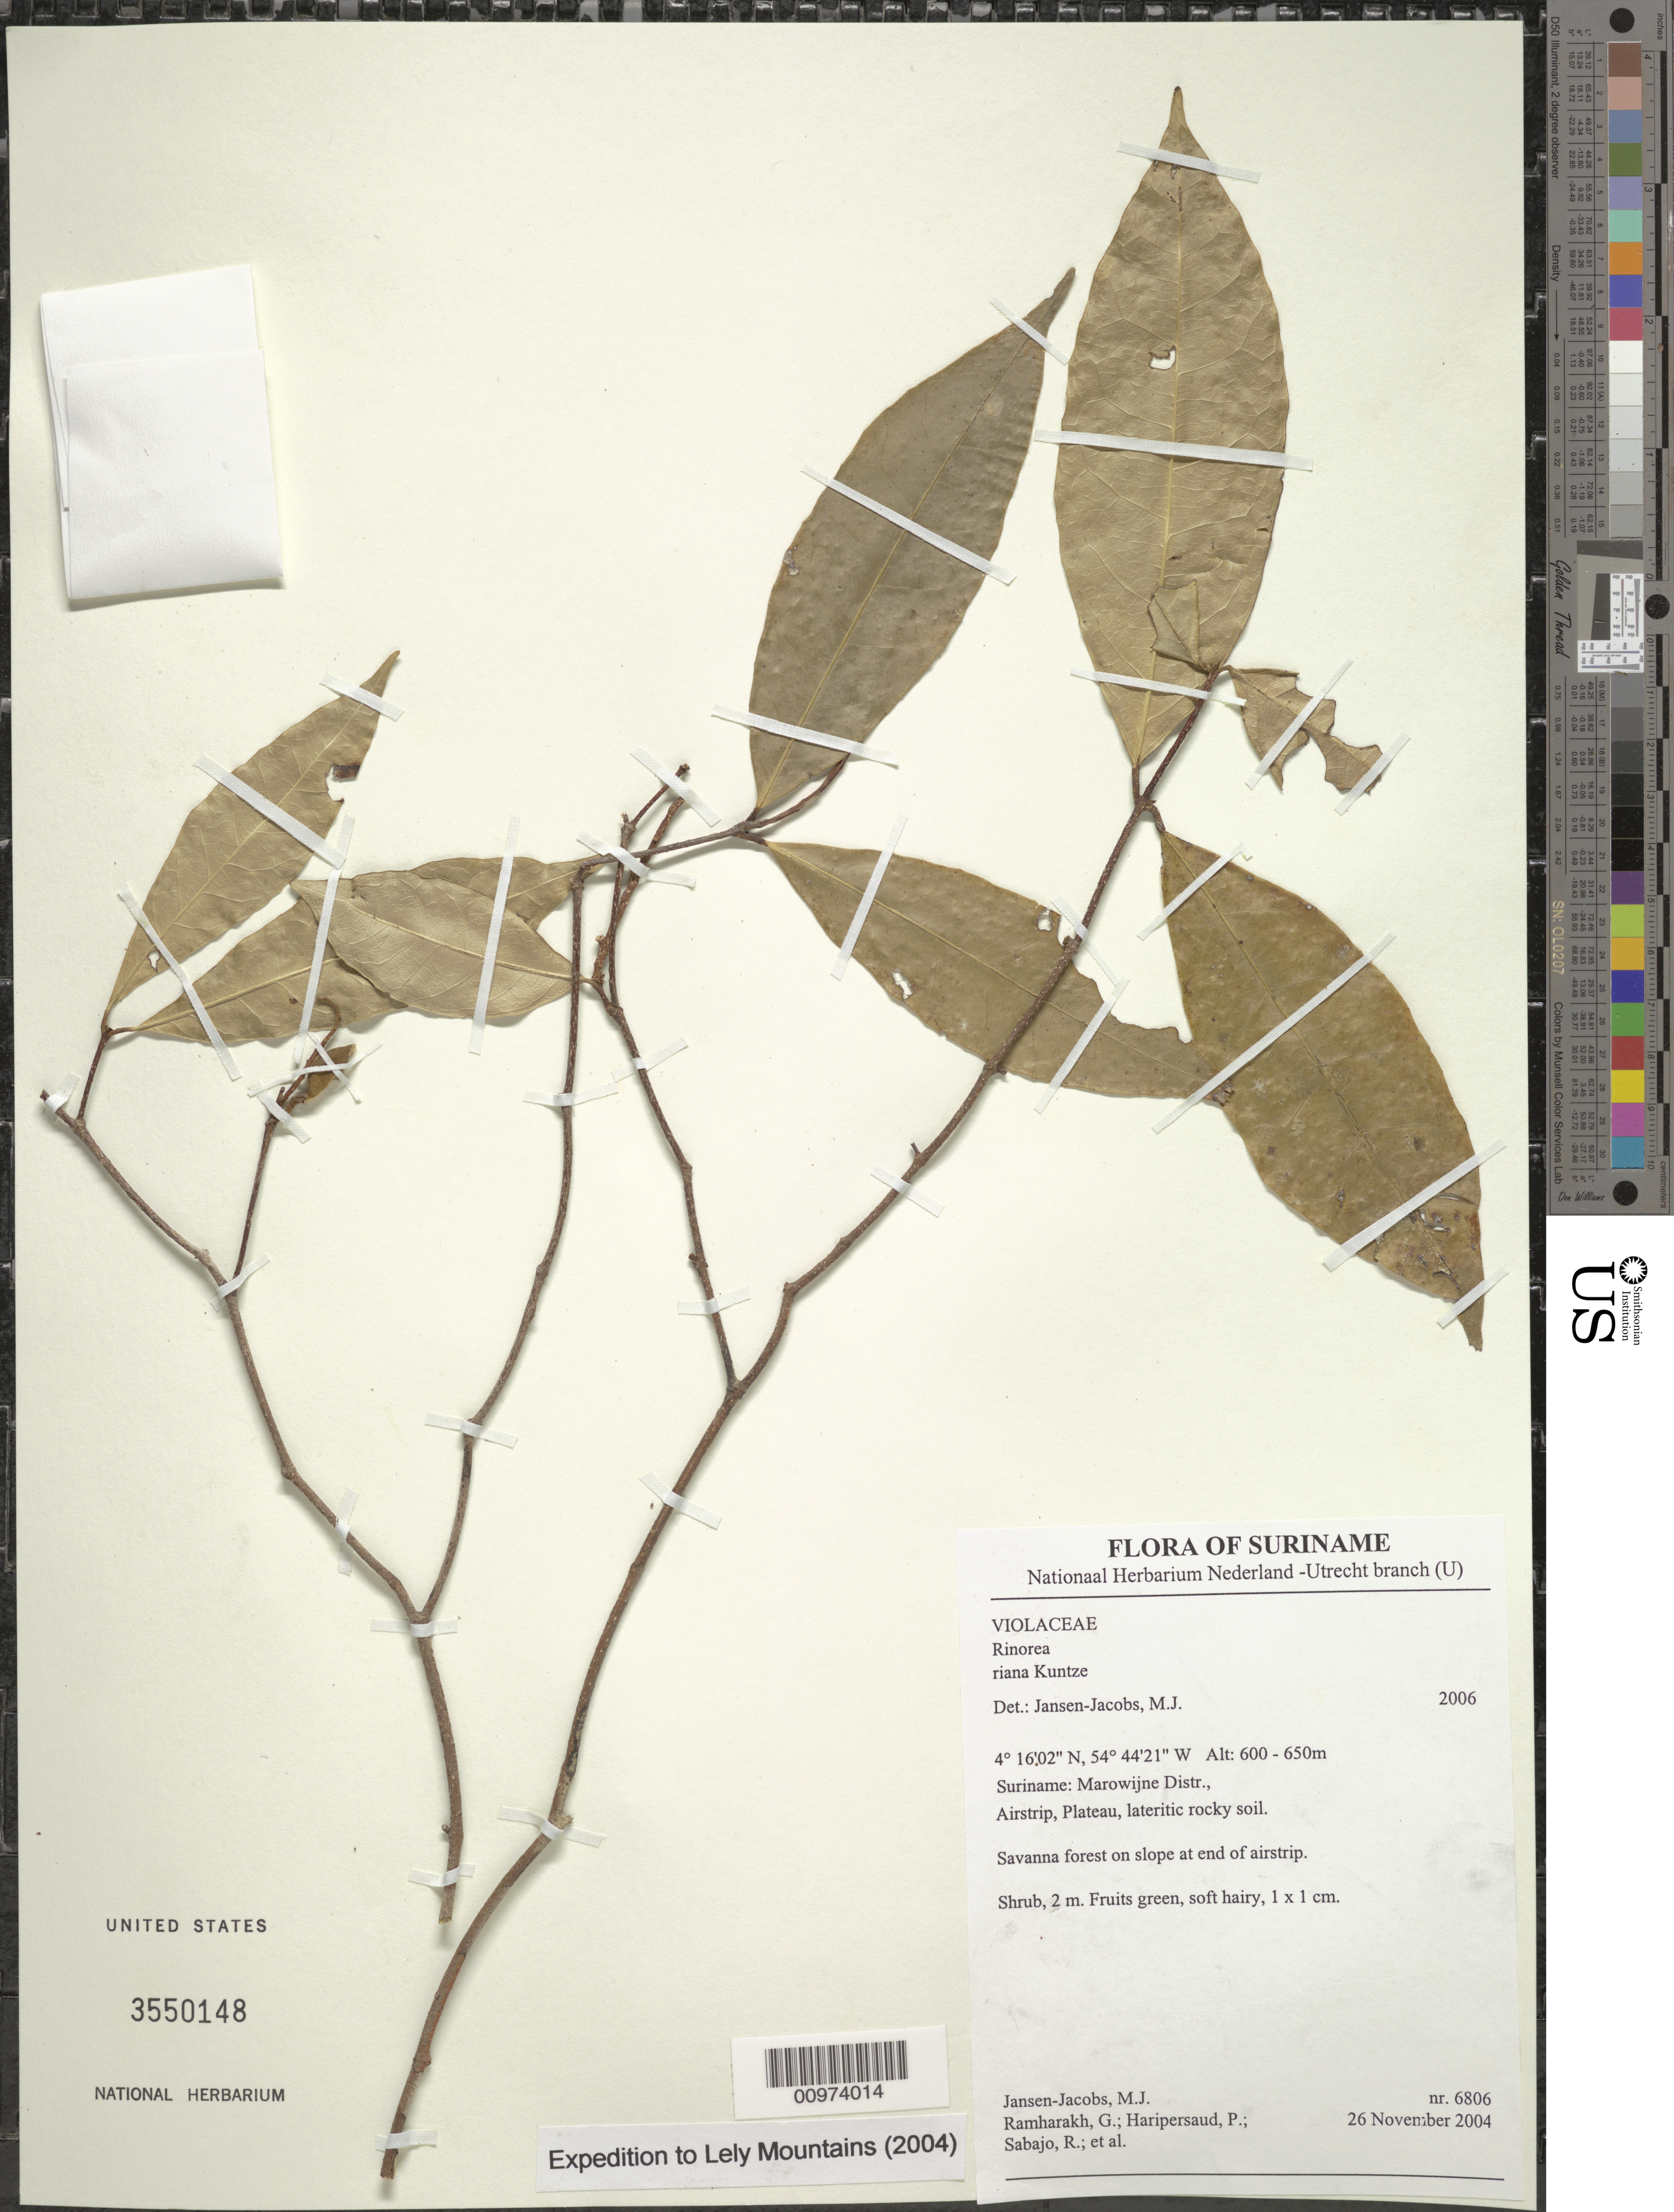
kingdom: Plantae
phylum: Tracheophyta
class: Magnoliopsida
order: Malpighiales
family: Violaceae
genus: Rinorea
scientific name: Rinorea melanodonta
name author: S.F. Blake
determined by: Hoyos-Gomez, S. E.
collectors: M. J. Jansen-Jacobs et al.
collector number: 6806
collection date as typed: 26-Nov-04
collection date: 2004-11-26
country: Suriname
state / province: Marowijne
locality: Marowijne Distr., Airstrip, Plateau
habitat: Lateritic rocky soil. Savanna forest on slope at end of airstrip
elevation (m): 600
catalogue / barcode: US 3550148